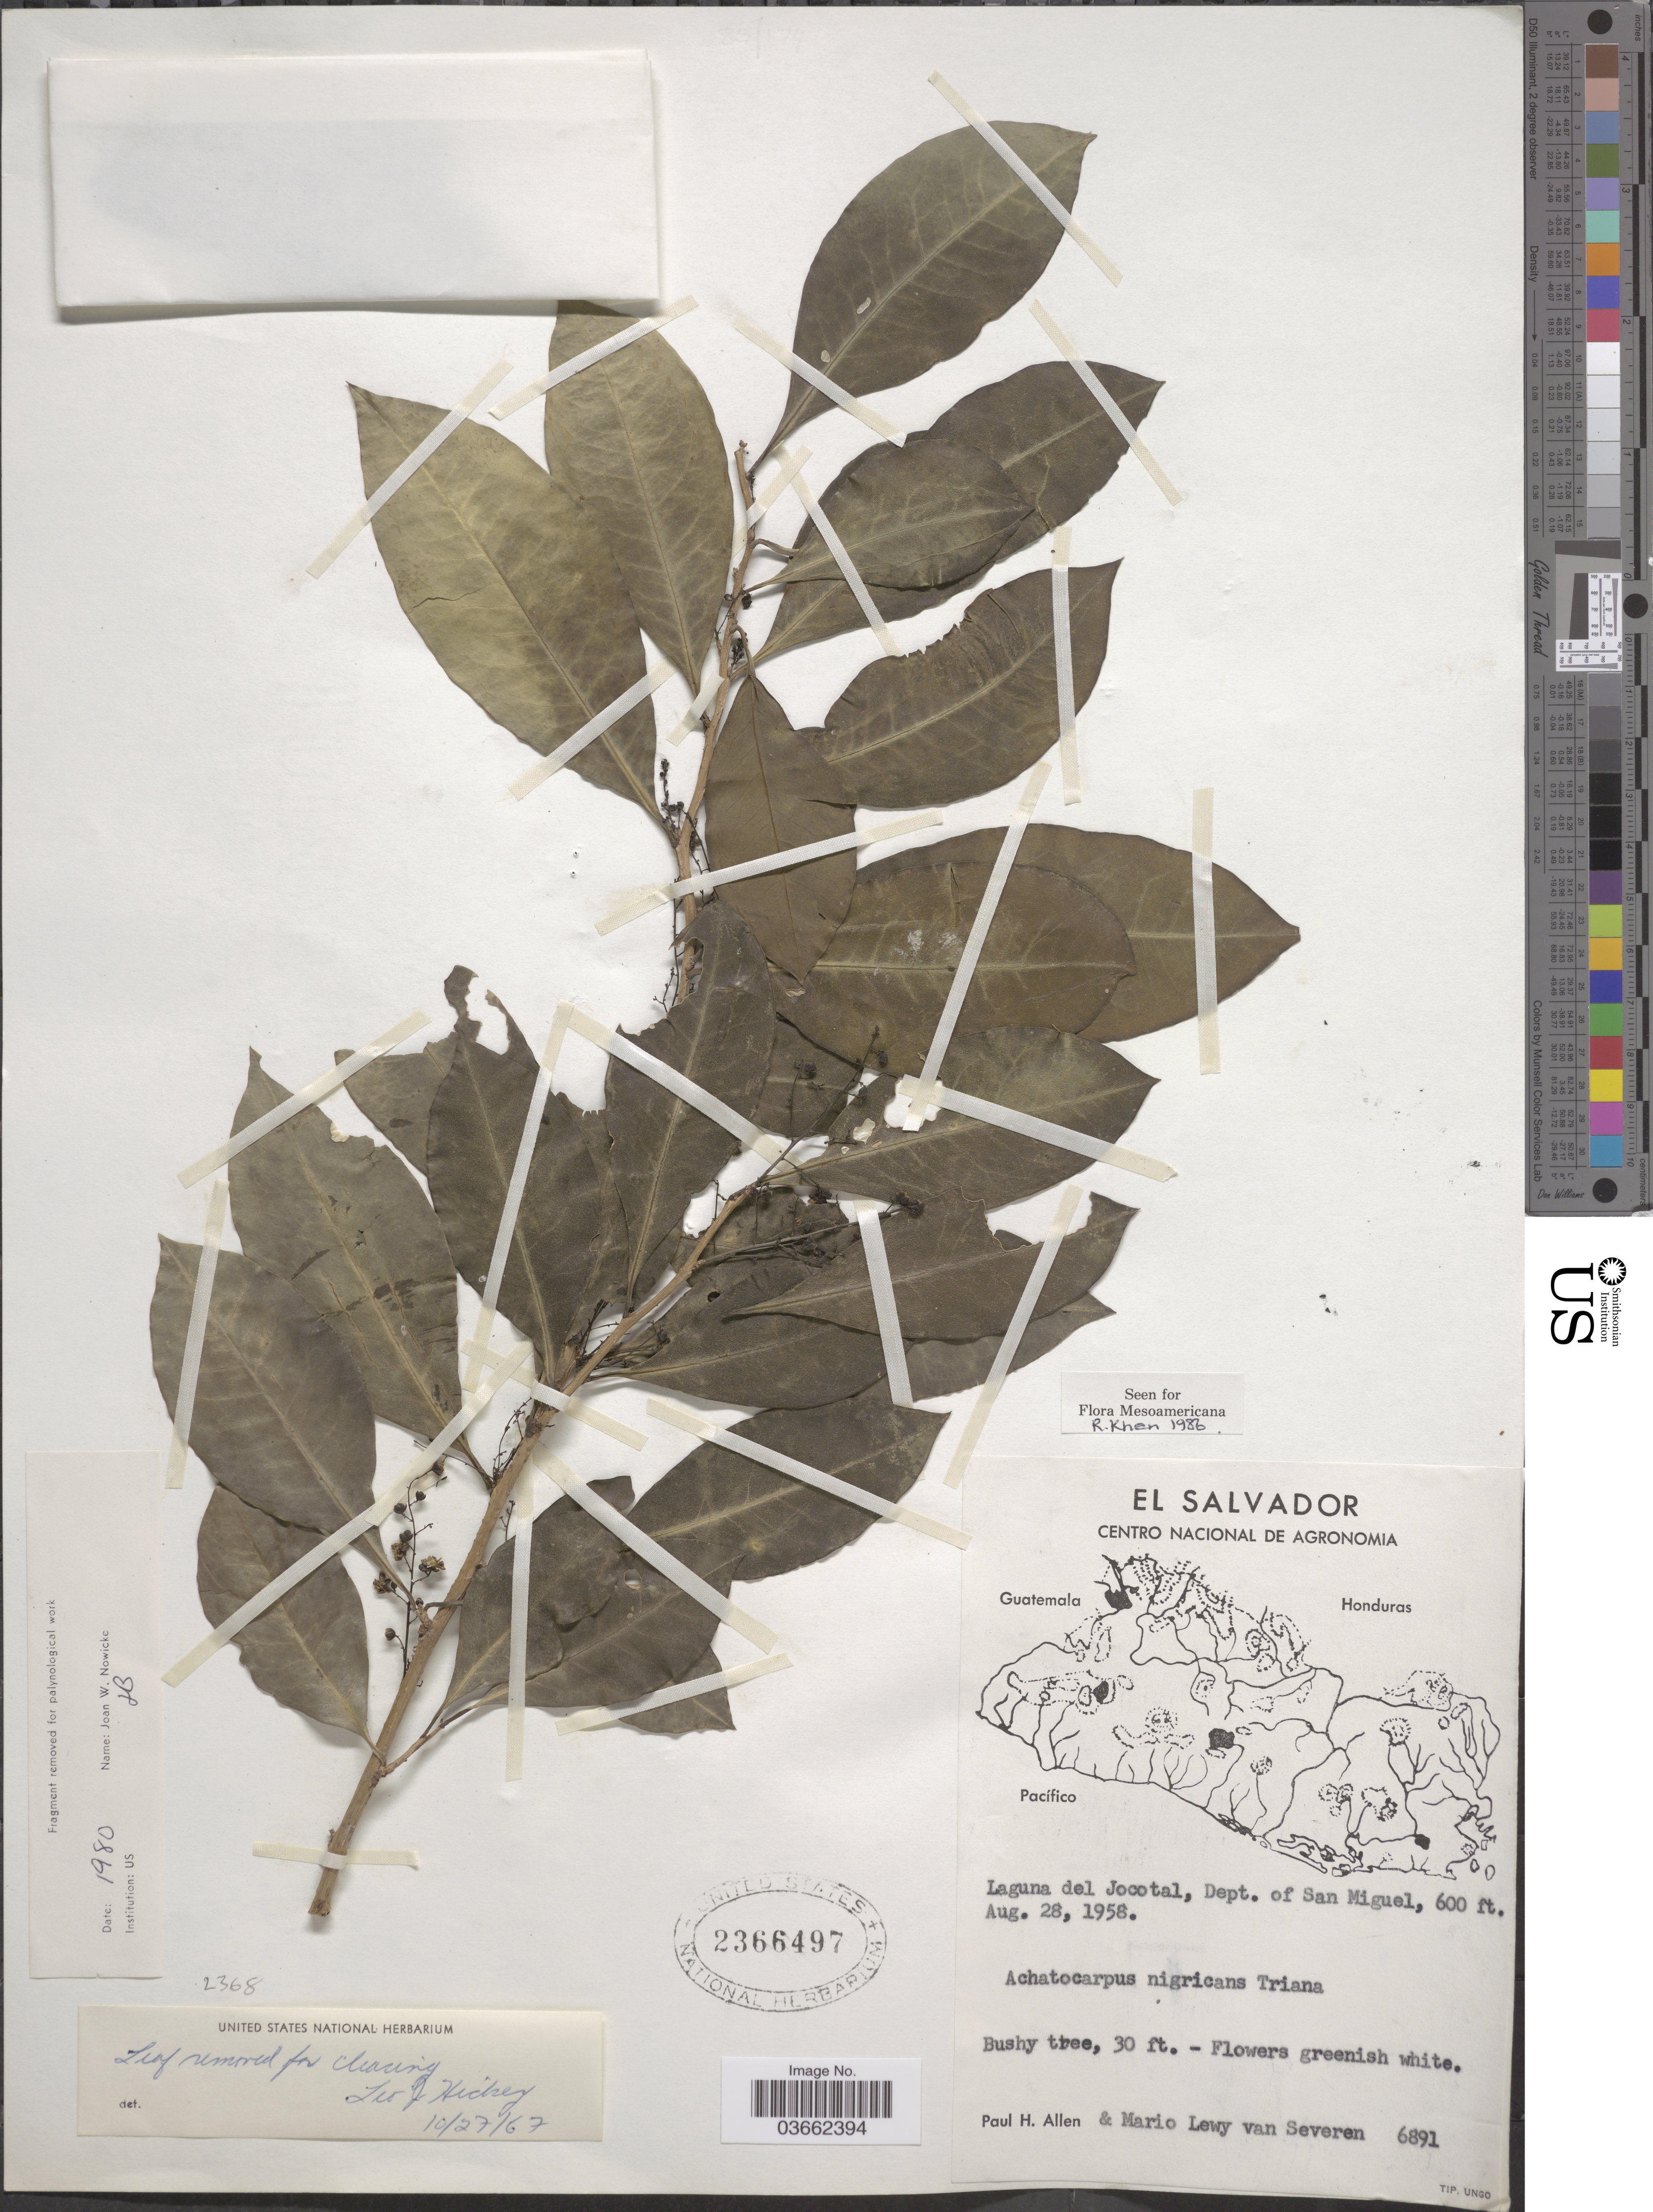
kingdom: Plantae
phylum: Tracheophyta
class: Magnoliopsida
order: Caryophyllales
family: Achatocarpaceae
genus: Achatocarpus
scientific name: Achatocarpus nigricans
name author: Triana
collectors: P. H. Allen & M. Van Severen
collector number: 6891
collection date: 1958-08-28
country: El Salvador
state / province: San Miguel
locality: Laguna del Jocotal, Dept. of San Miguel.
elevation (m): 183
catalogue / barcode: US 2366497